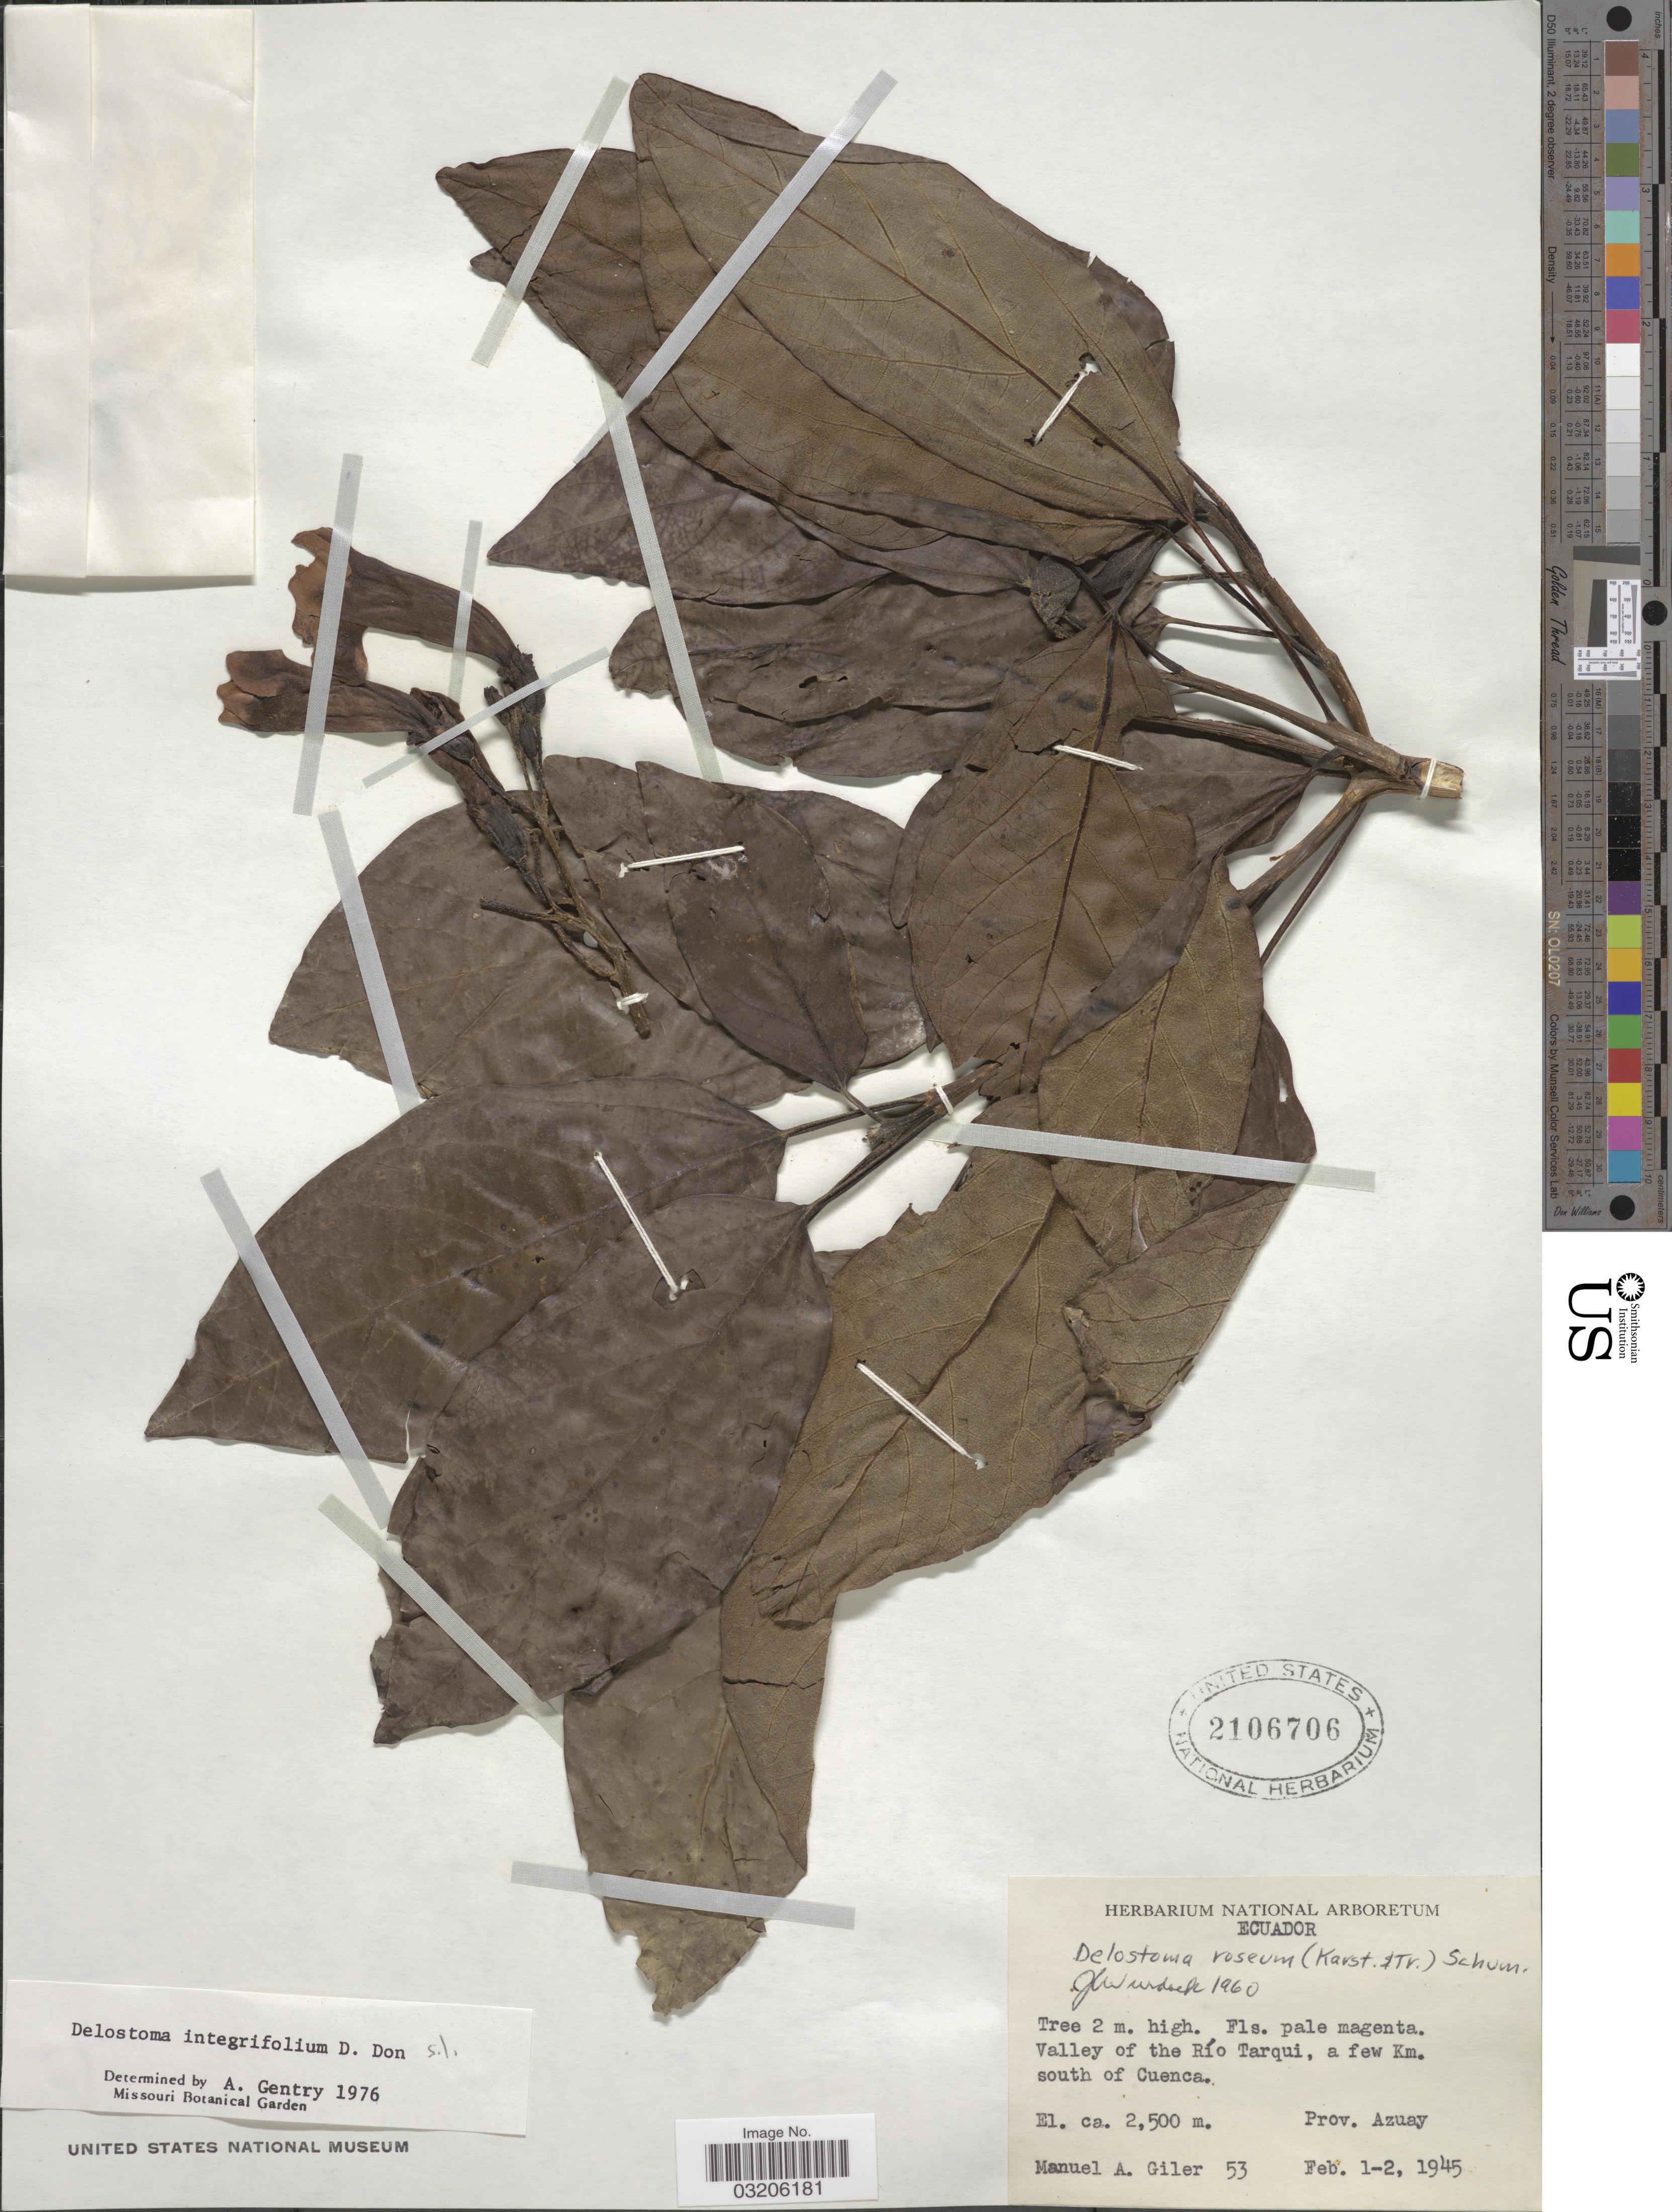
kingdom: Plantae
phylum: Tracheophyta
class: Magnoliopsida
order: Lamiales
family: Bignoniaceae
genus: Delostoma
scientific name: Delostoma integrifolium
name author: D. Don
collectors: M. Gíler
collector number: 53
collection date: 1945-02-01/1945-02-02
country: Ecuador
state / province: Azuay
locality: Valley of the Río Tarqui, a few Km. south of Cuenca.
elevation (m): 2500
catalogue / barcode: US 2106706